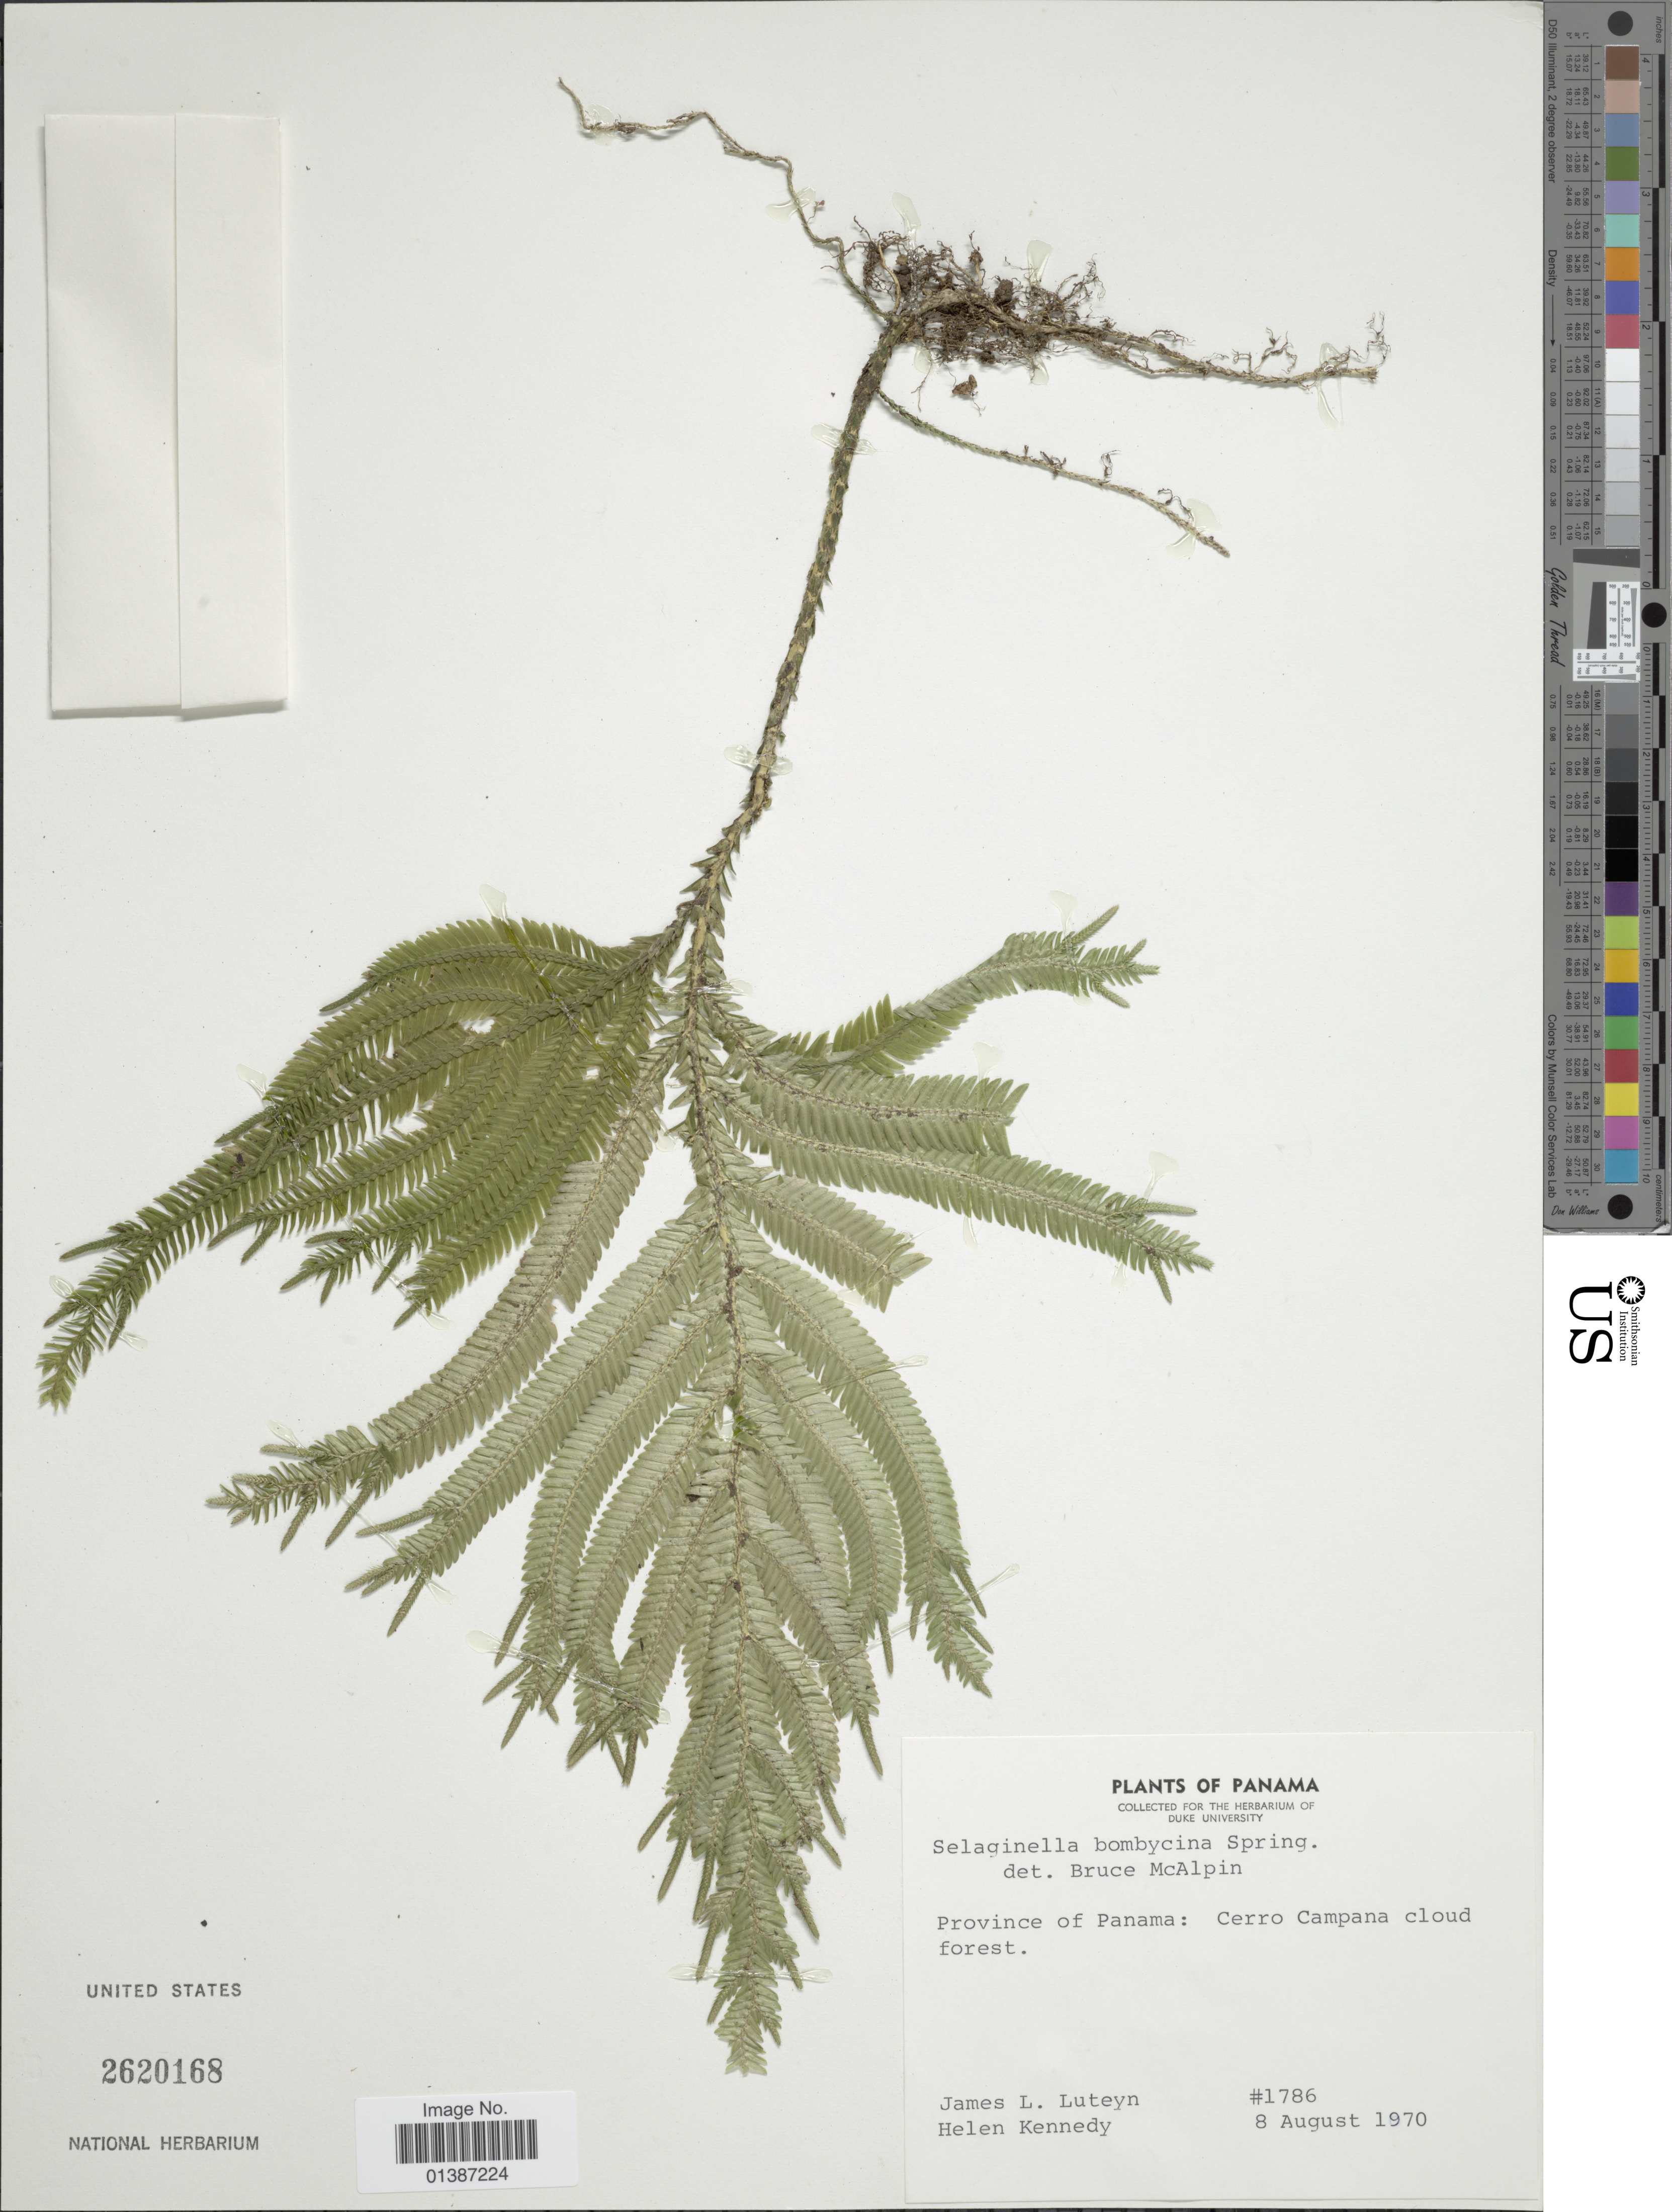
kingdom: Plantae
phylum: Tracheophyta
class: Lycopodiopsida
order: Selaginellales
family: Selaginellaceae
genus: Selaginella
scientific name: Selaginella bombycina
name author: Spring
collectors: J. L. Luteyn & H. Kennedy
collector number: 1786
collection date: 1970-08-08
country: Panama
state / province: Panamá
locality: Province of Panama: Cerro Campana cloud forest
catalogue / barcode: US 2620168